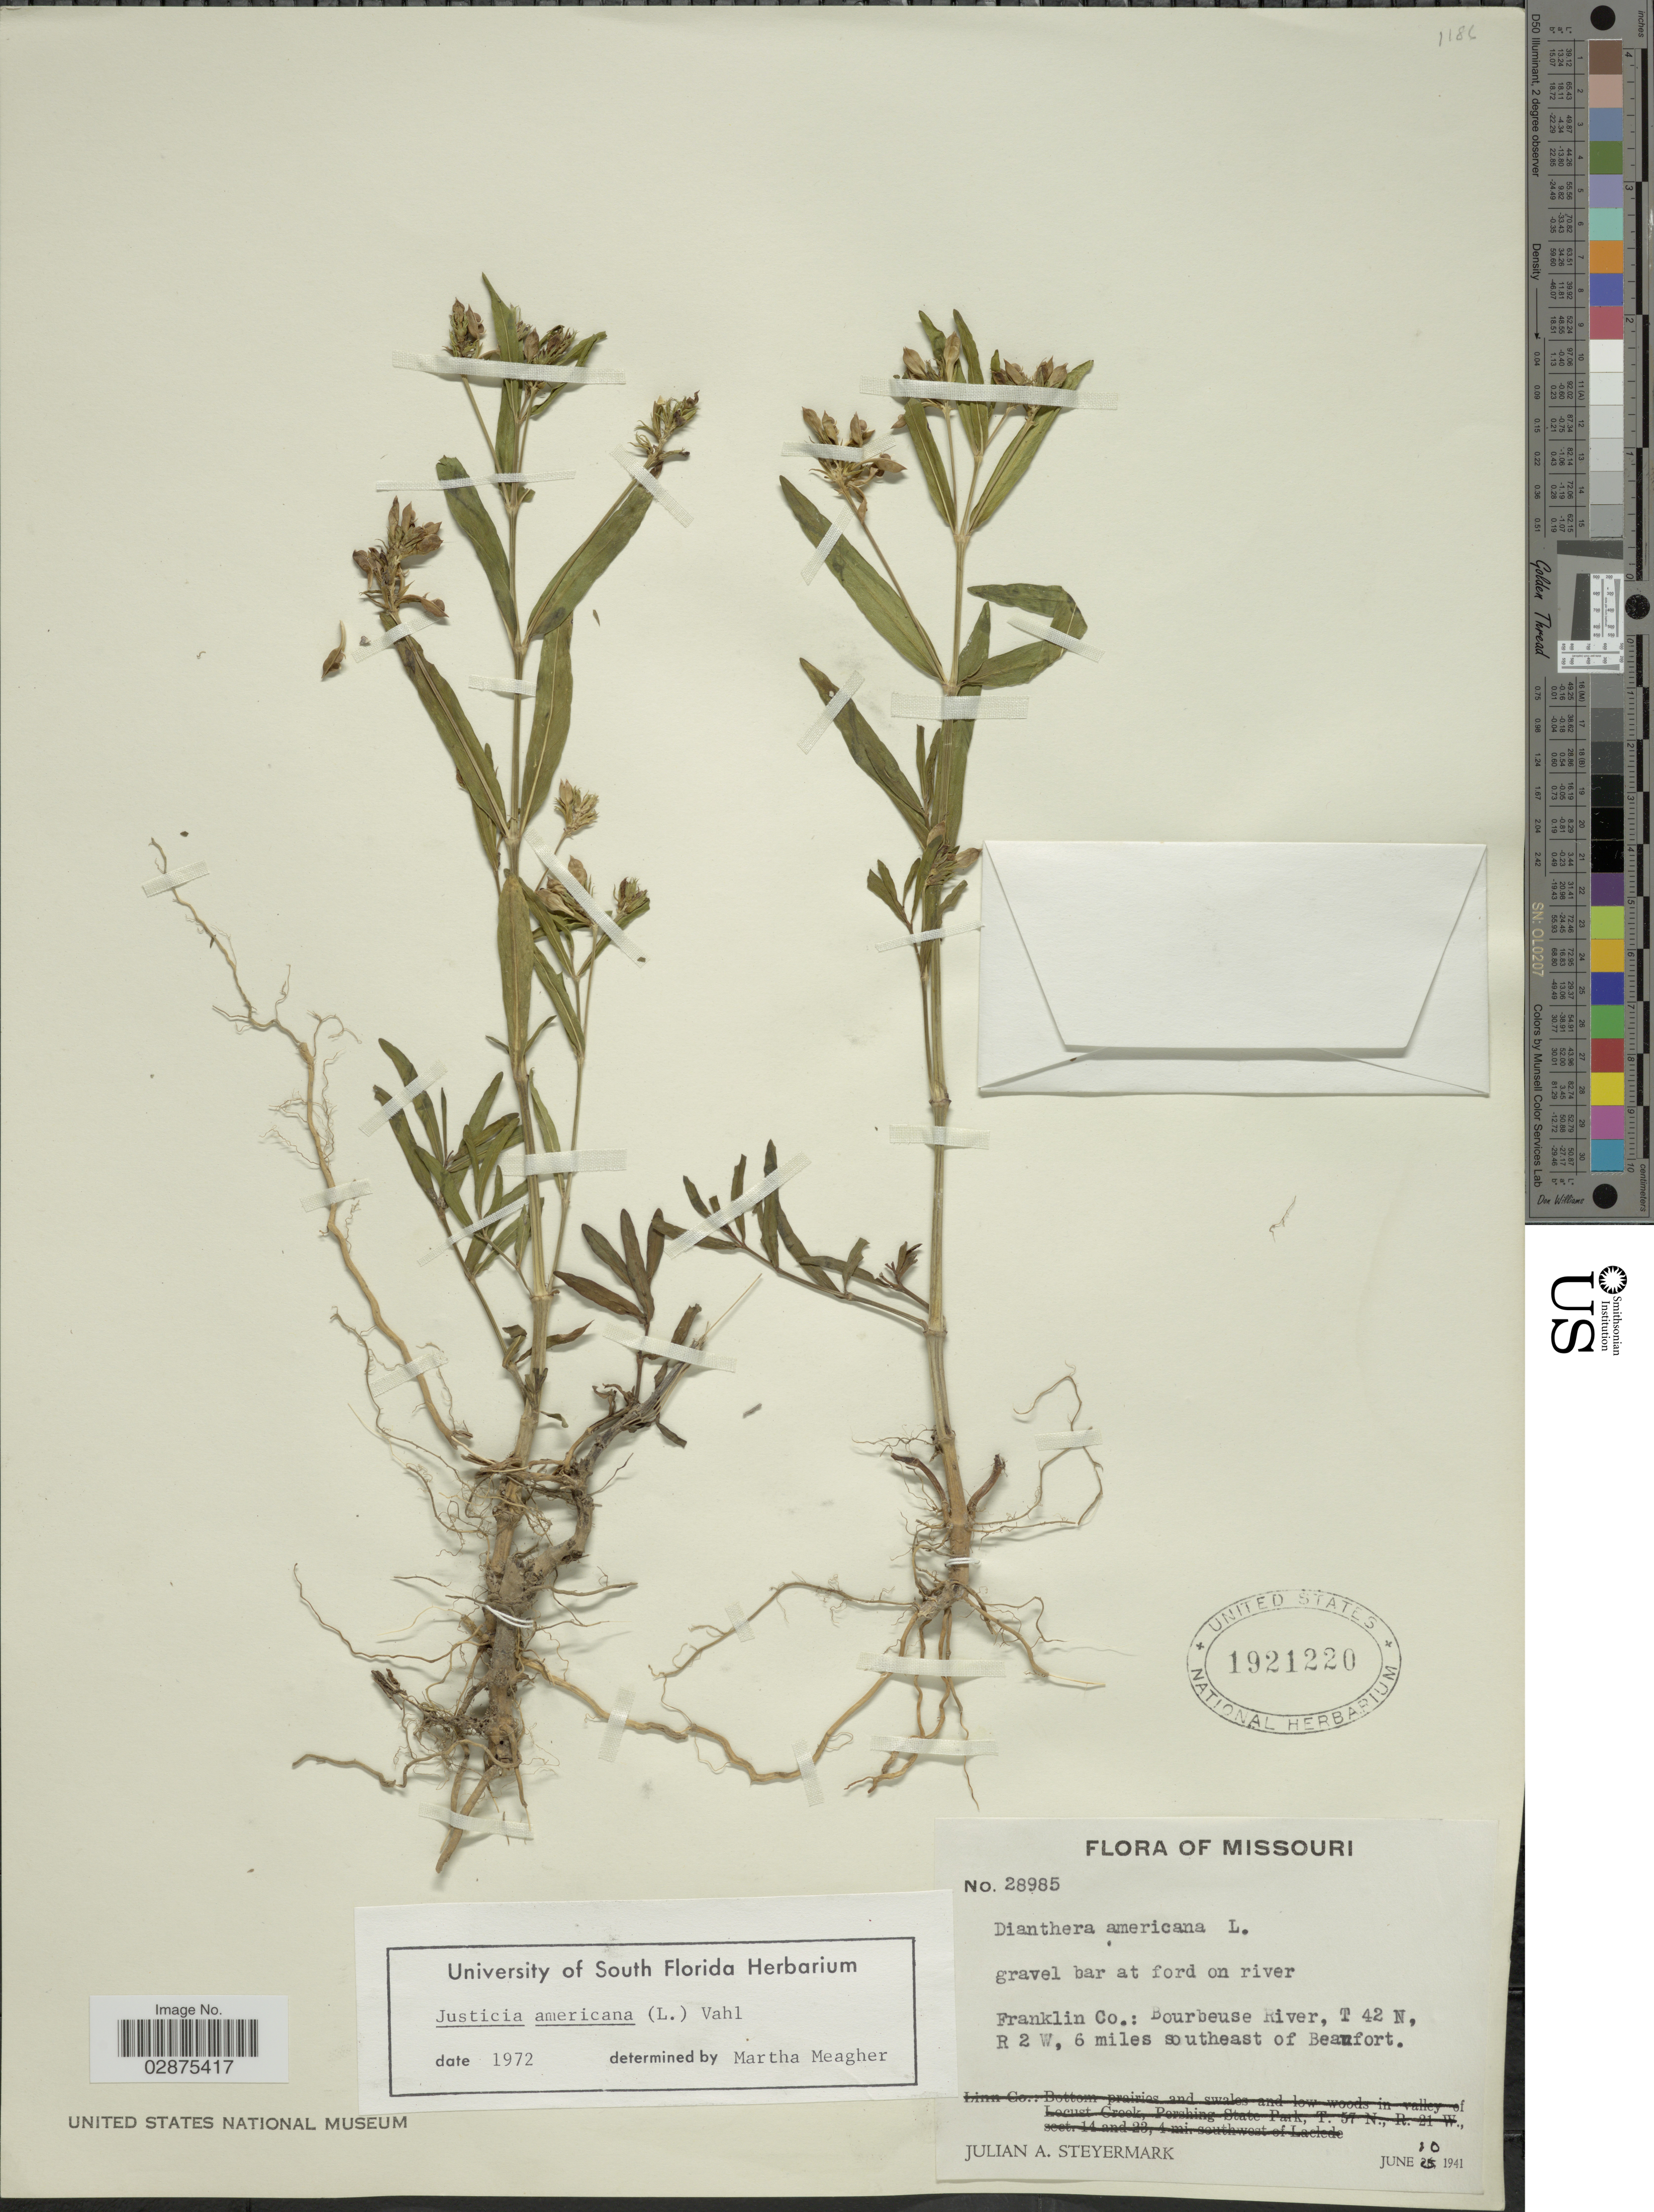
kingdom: Plantae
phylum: Tracheophyta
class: Magnoliopsida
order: Lamiales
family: Acanthaceae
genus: Justicia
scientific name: Justicia americana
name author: (L.) Vahl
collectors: J. Steyermark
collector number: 28985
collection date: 1941-06-10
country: United States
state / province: Missouri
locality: Franklin Co.: Bourbeuse River, T 42 N, R 2 W, 6 miles southeast of Beaufort.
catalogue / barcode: US 1921220